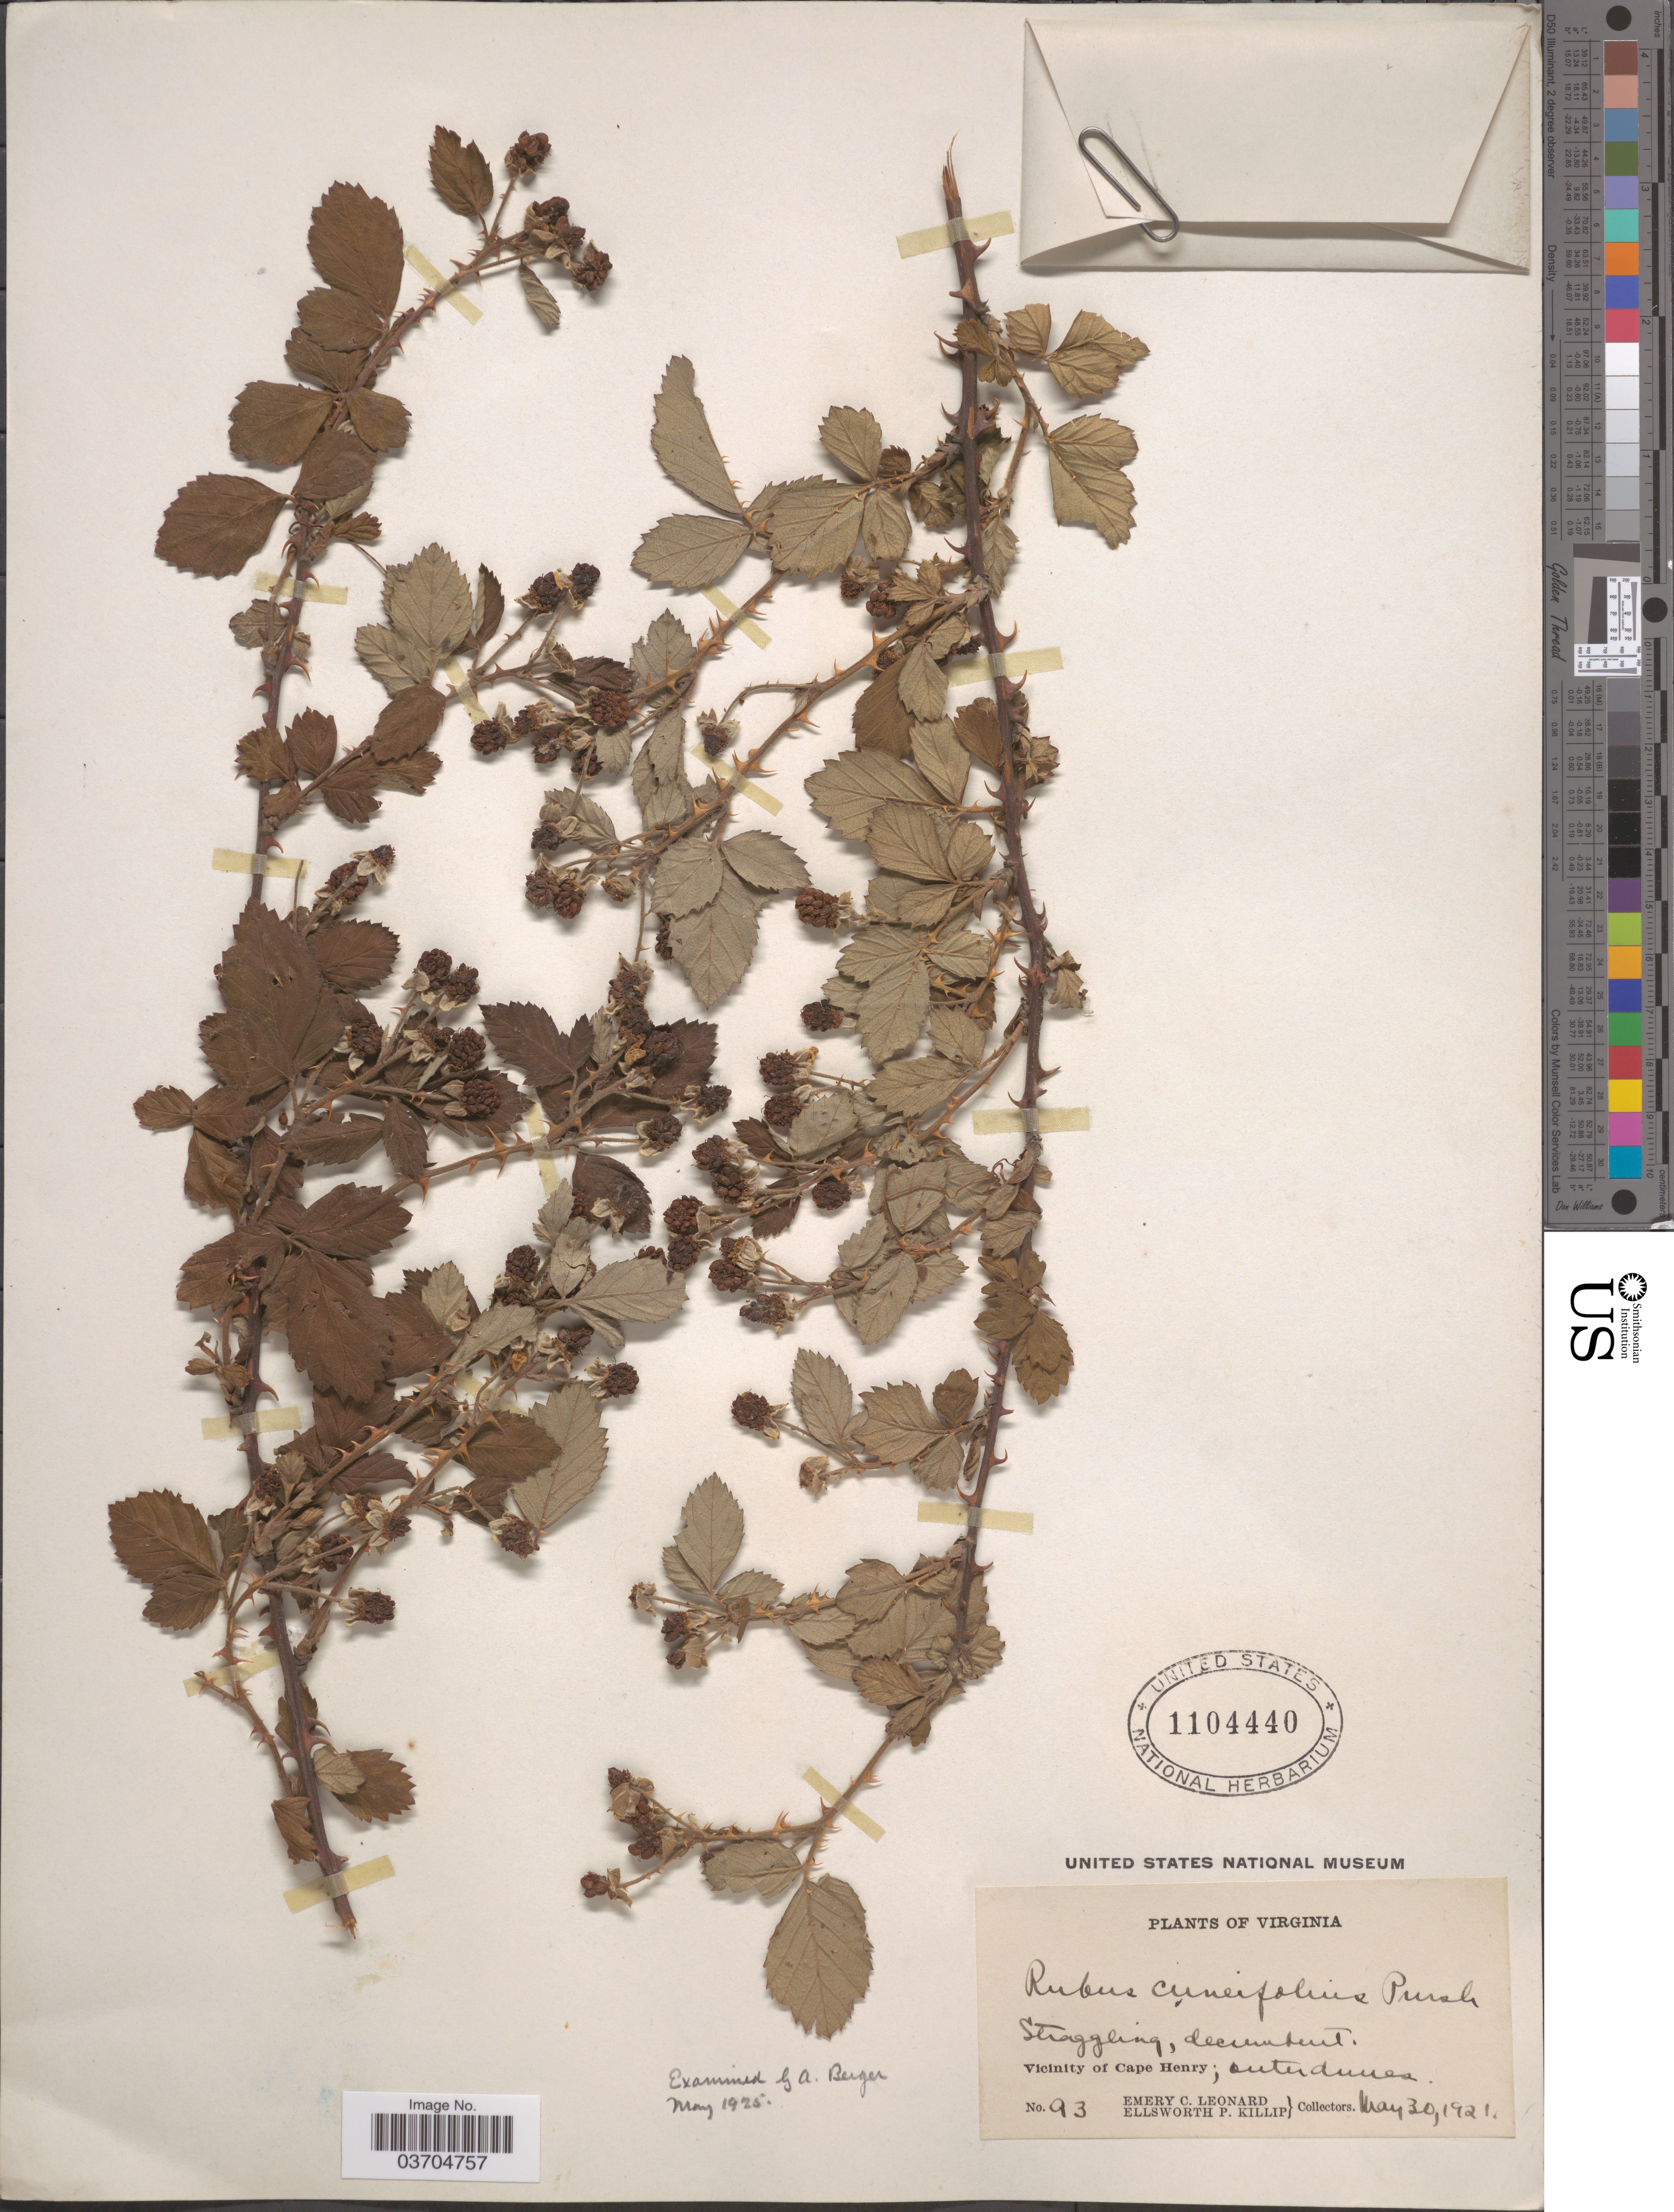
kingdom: Plantae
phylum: Tracheophyta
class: Magnoliopsida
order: Rosales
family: Rosaceae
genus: Rubus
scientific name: Rubus cuneifolius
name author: Pursh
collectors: E. C. Leonard & E. P. Killip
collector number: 93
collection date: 1921-05-30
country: United States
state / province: Virginia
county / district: City of Virginia Beach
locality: Vicinity of Cape Henry.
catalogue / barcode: US 1104440